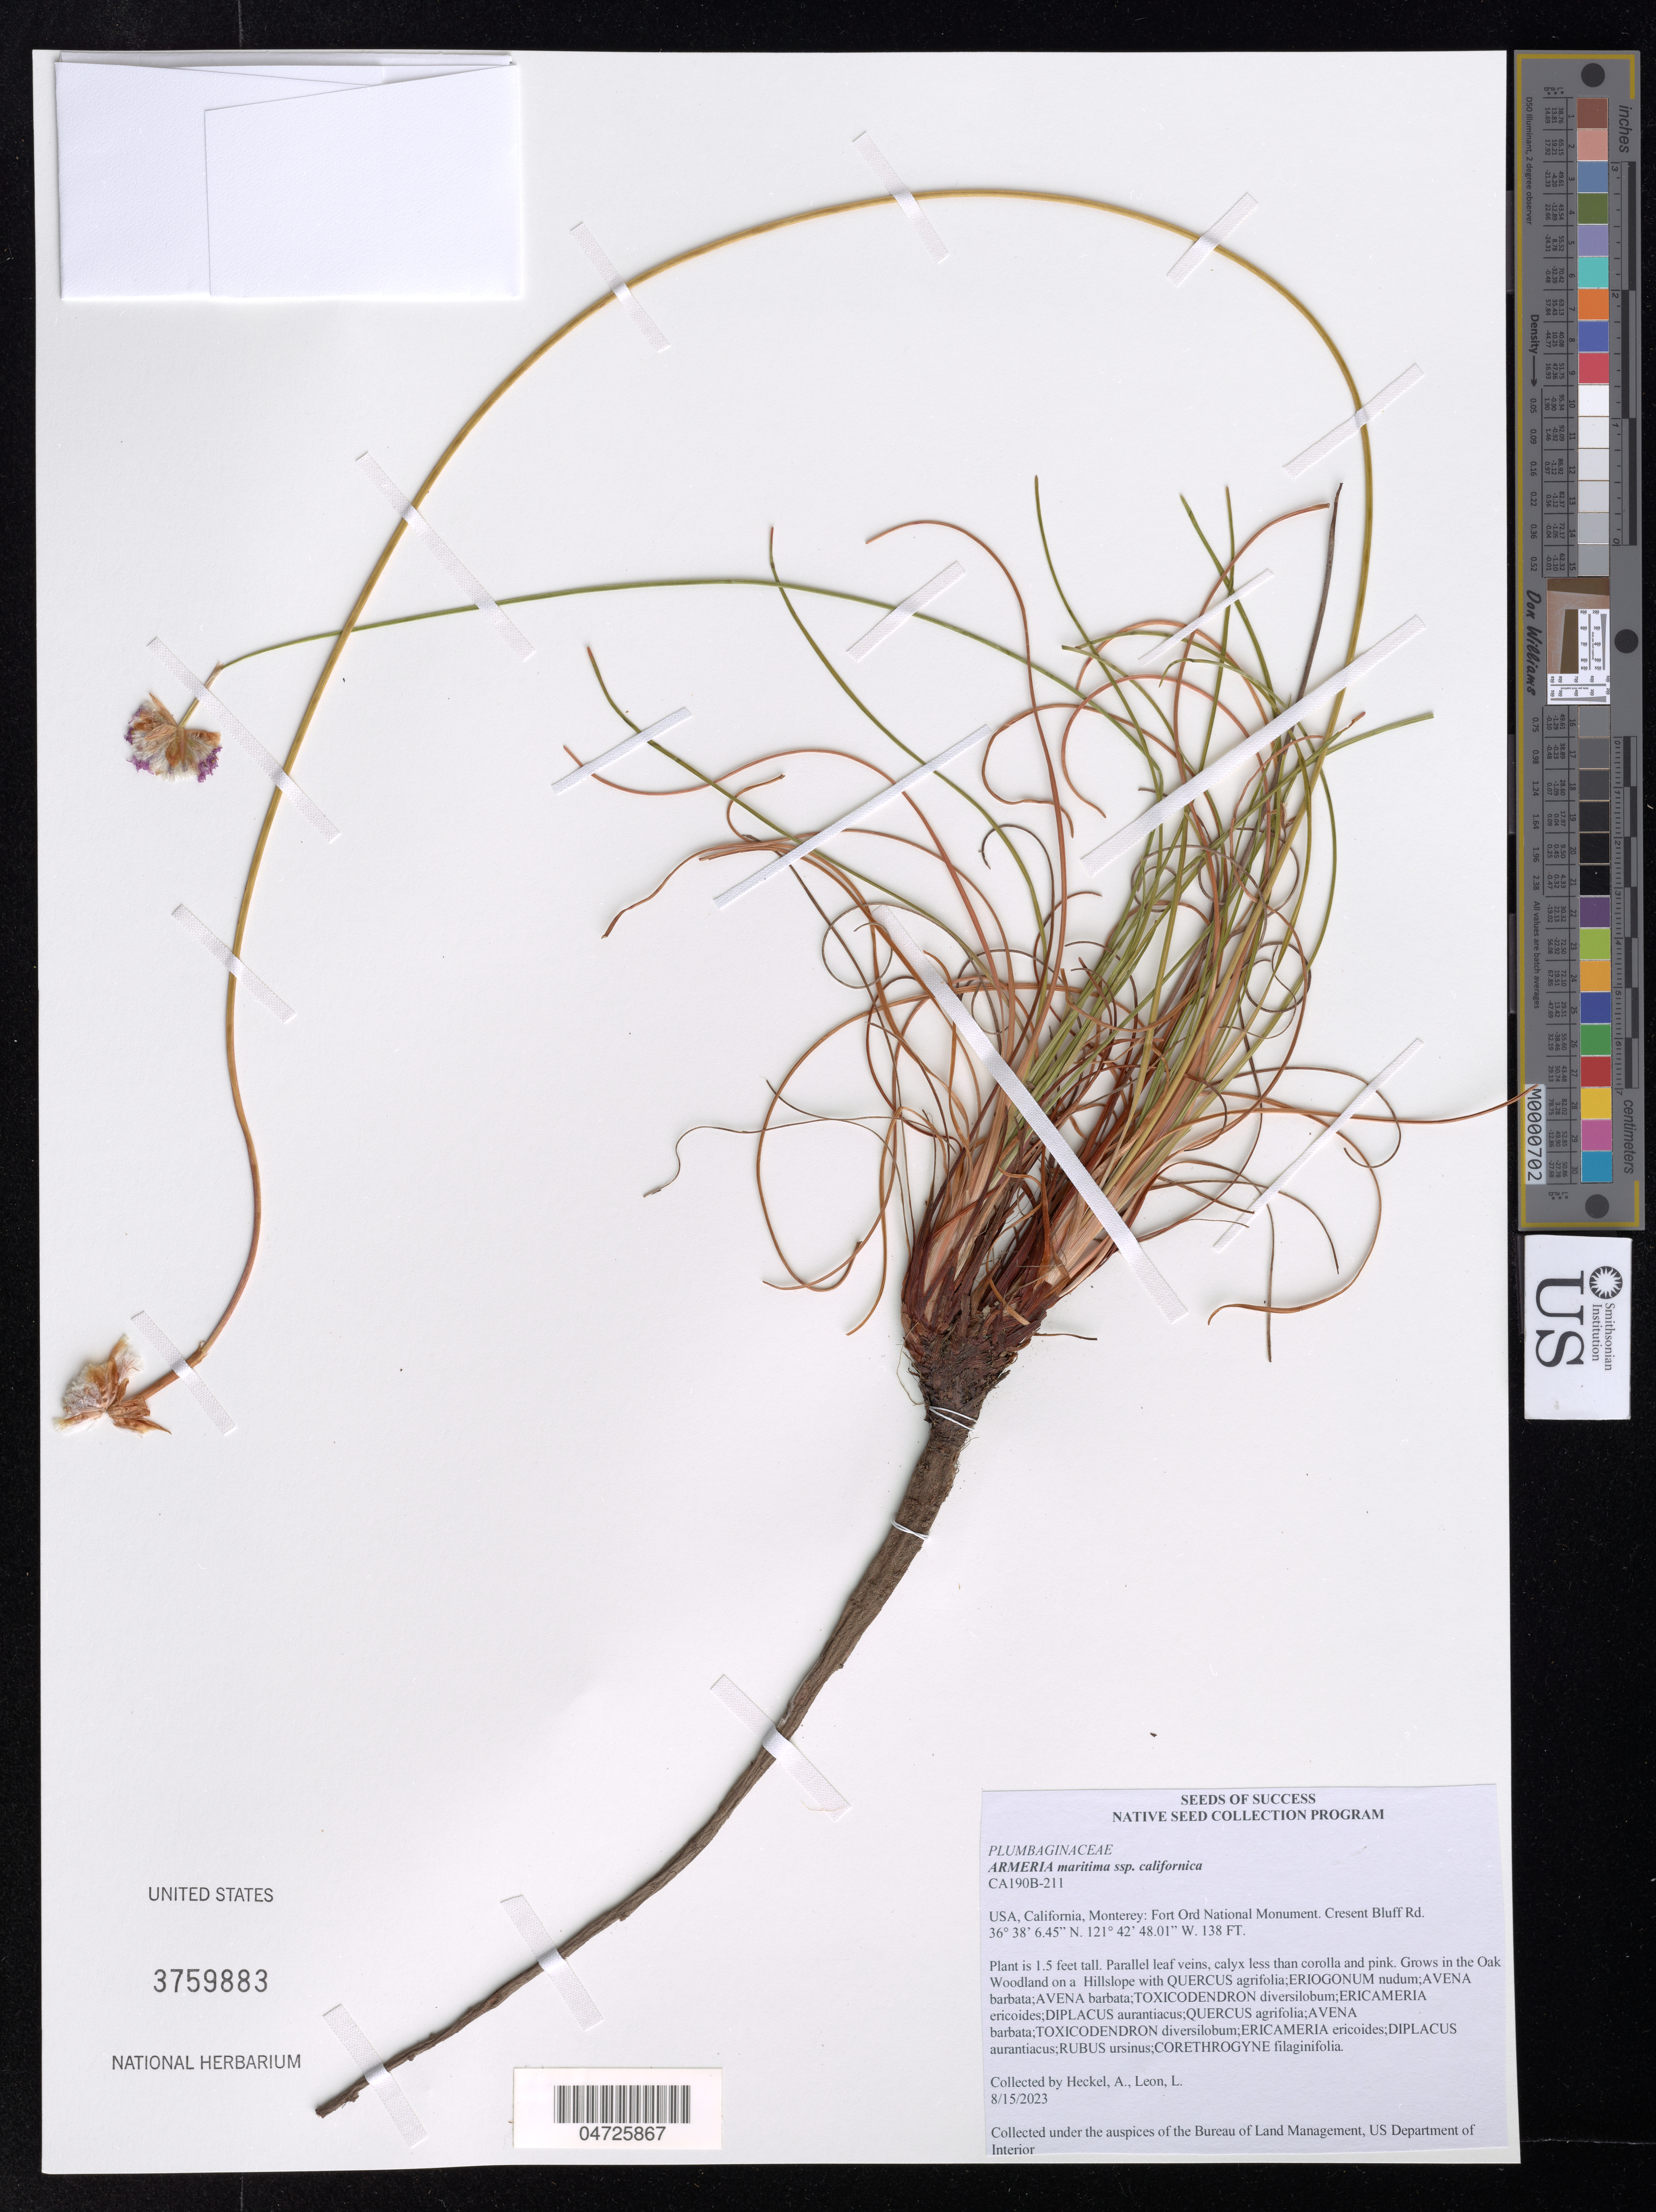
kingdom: Plantae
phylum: Tracheophyta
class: Magnoliopsida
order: Caryophyllales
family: Plumbaginaceae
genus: Armeria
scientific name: Armeria maritima subsp. californica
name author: (Boiss.) A.E. Porsild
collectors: Heckel & L. Leon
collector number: CA190B-211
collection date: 2023-08-15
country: United States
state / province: California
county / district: Monterey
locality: Monterey: Fort Ord National Monument. Cresent Bluff Rd.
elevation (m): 42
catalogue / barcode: US 3759883